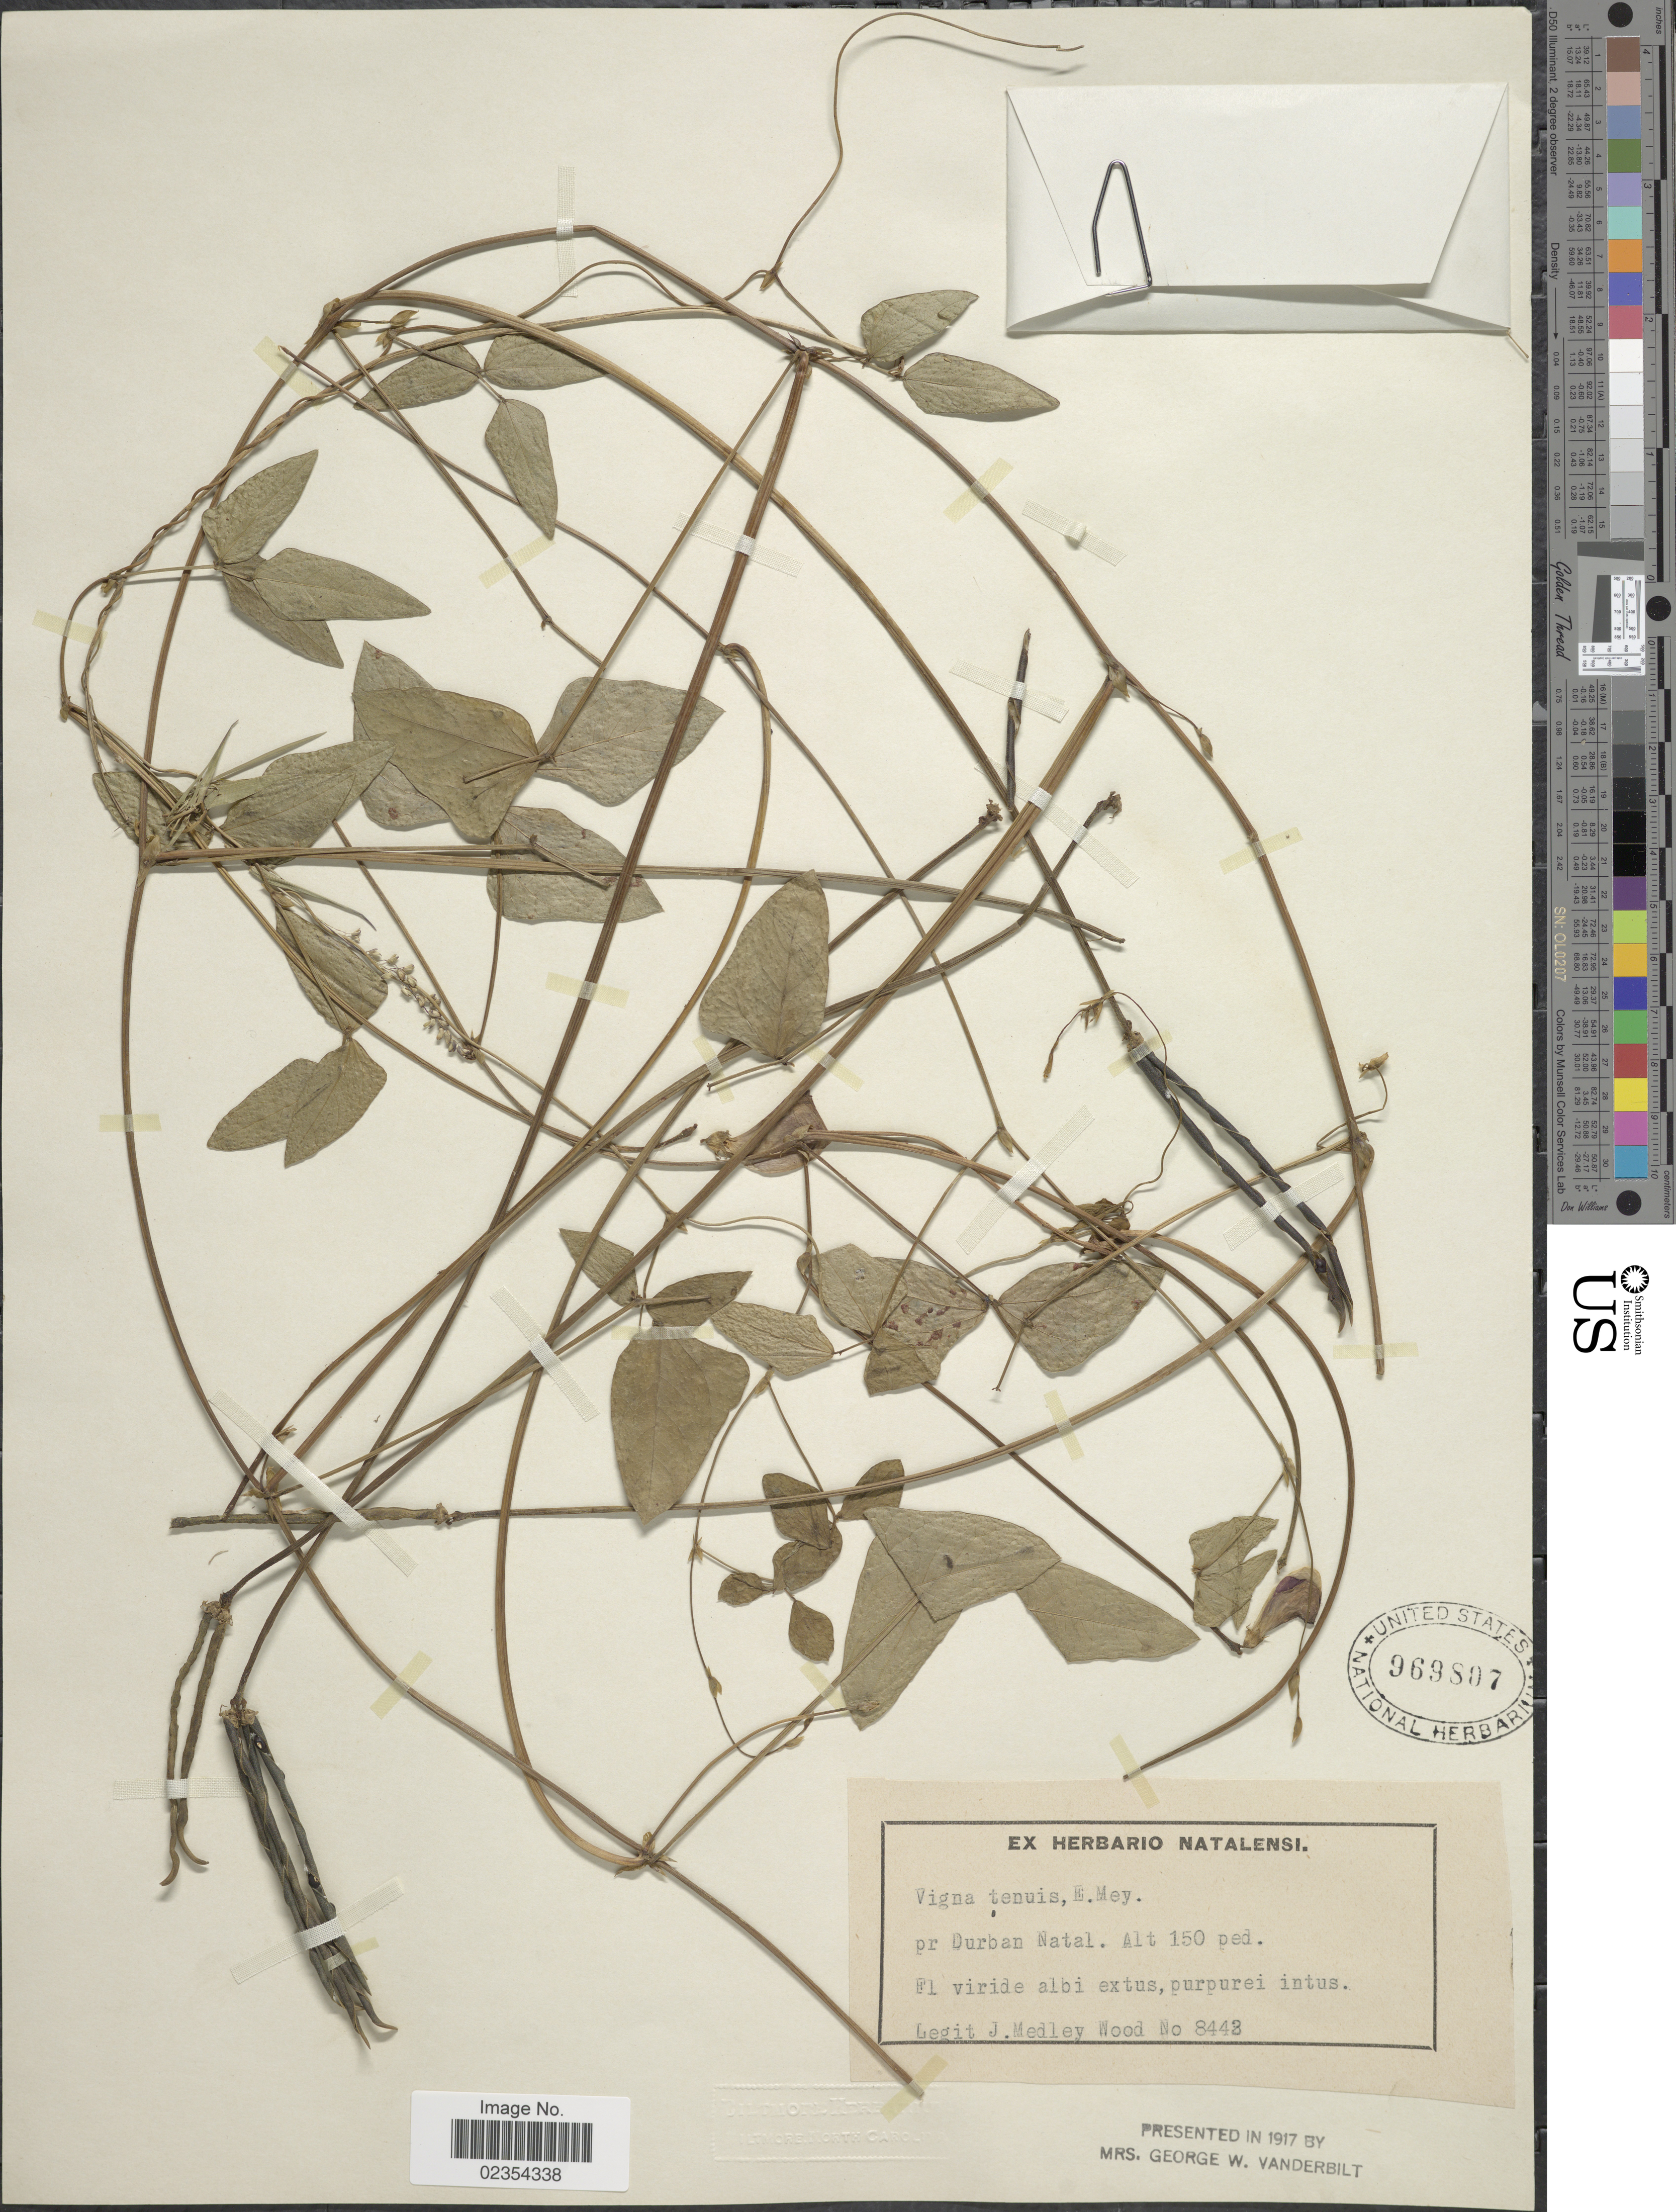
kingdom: Plantae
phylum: Tracheophyta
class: Magnoliopsida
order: Fabales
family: Fabaceae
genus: Vigna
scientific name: Vigna tenuis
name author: Franch.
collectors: J. Medley Wood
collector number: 8442*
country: South Africa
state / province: KwaZulu-Natal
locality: Pr. Durban.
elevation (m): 46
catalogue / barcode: US 969807